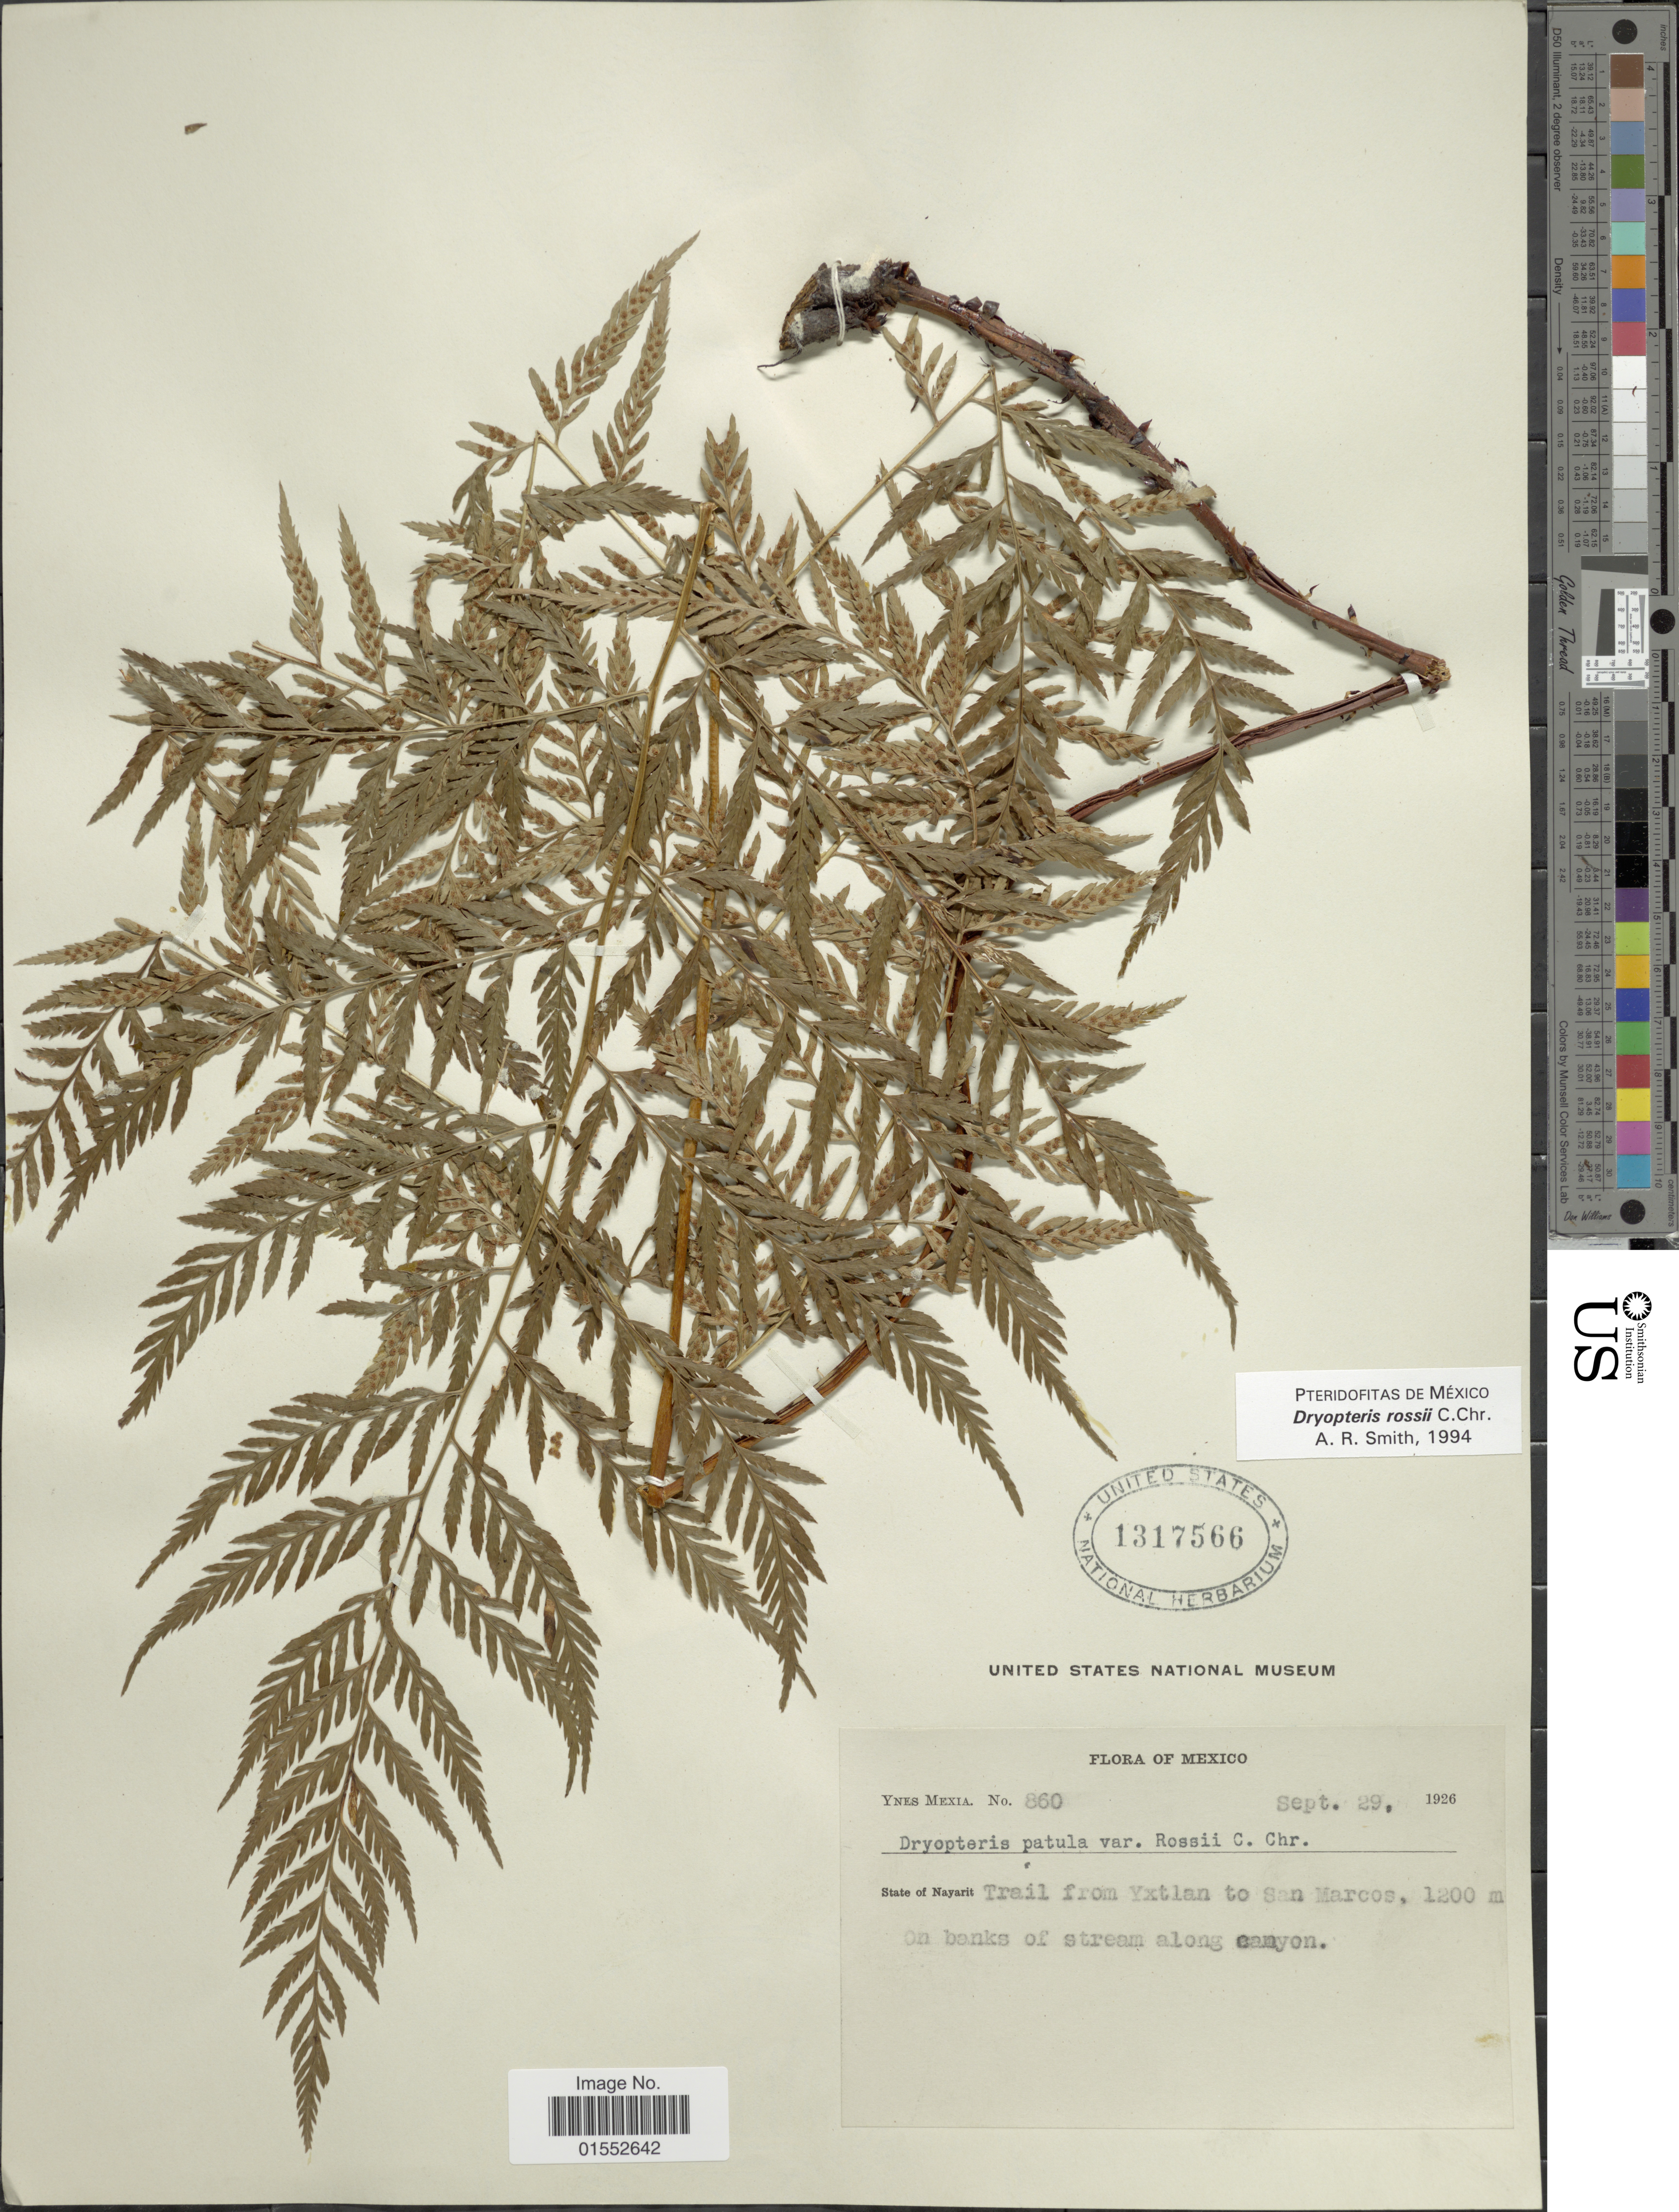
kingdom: Plantae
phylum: Tracheophyta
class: Polypodiopsida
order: Polypodiales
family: Dryopteridaceae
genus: Dryopteris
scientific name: Dryopteris rossii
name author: C. Chr.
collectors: Y. Mexia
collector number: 860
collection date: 1926-09-29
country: Mexico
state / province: Nayarit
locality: Trail from Yxtlan to San Marcos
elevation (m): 1200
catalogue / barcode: US 1317566